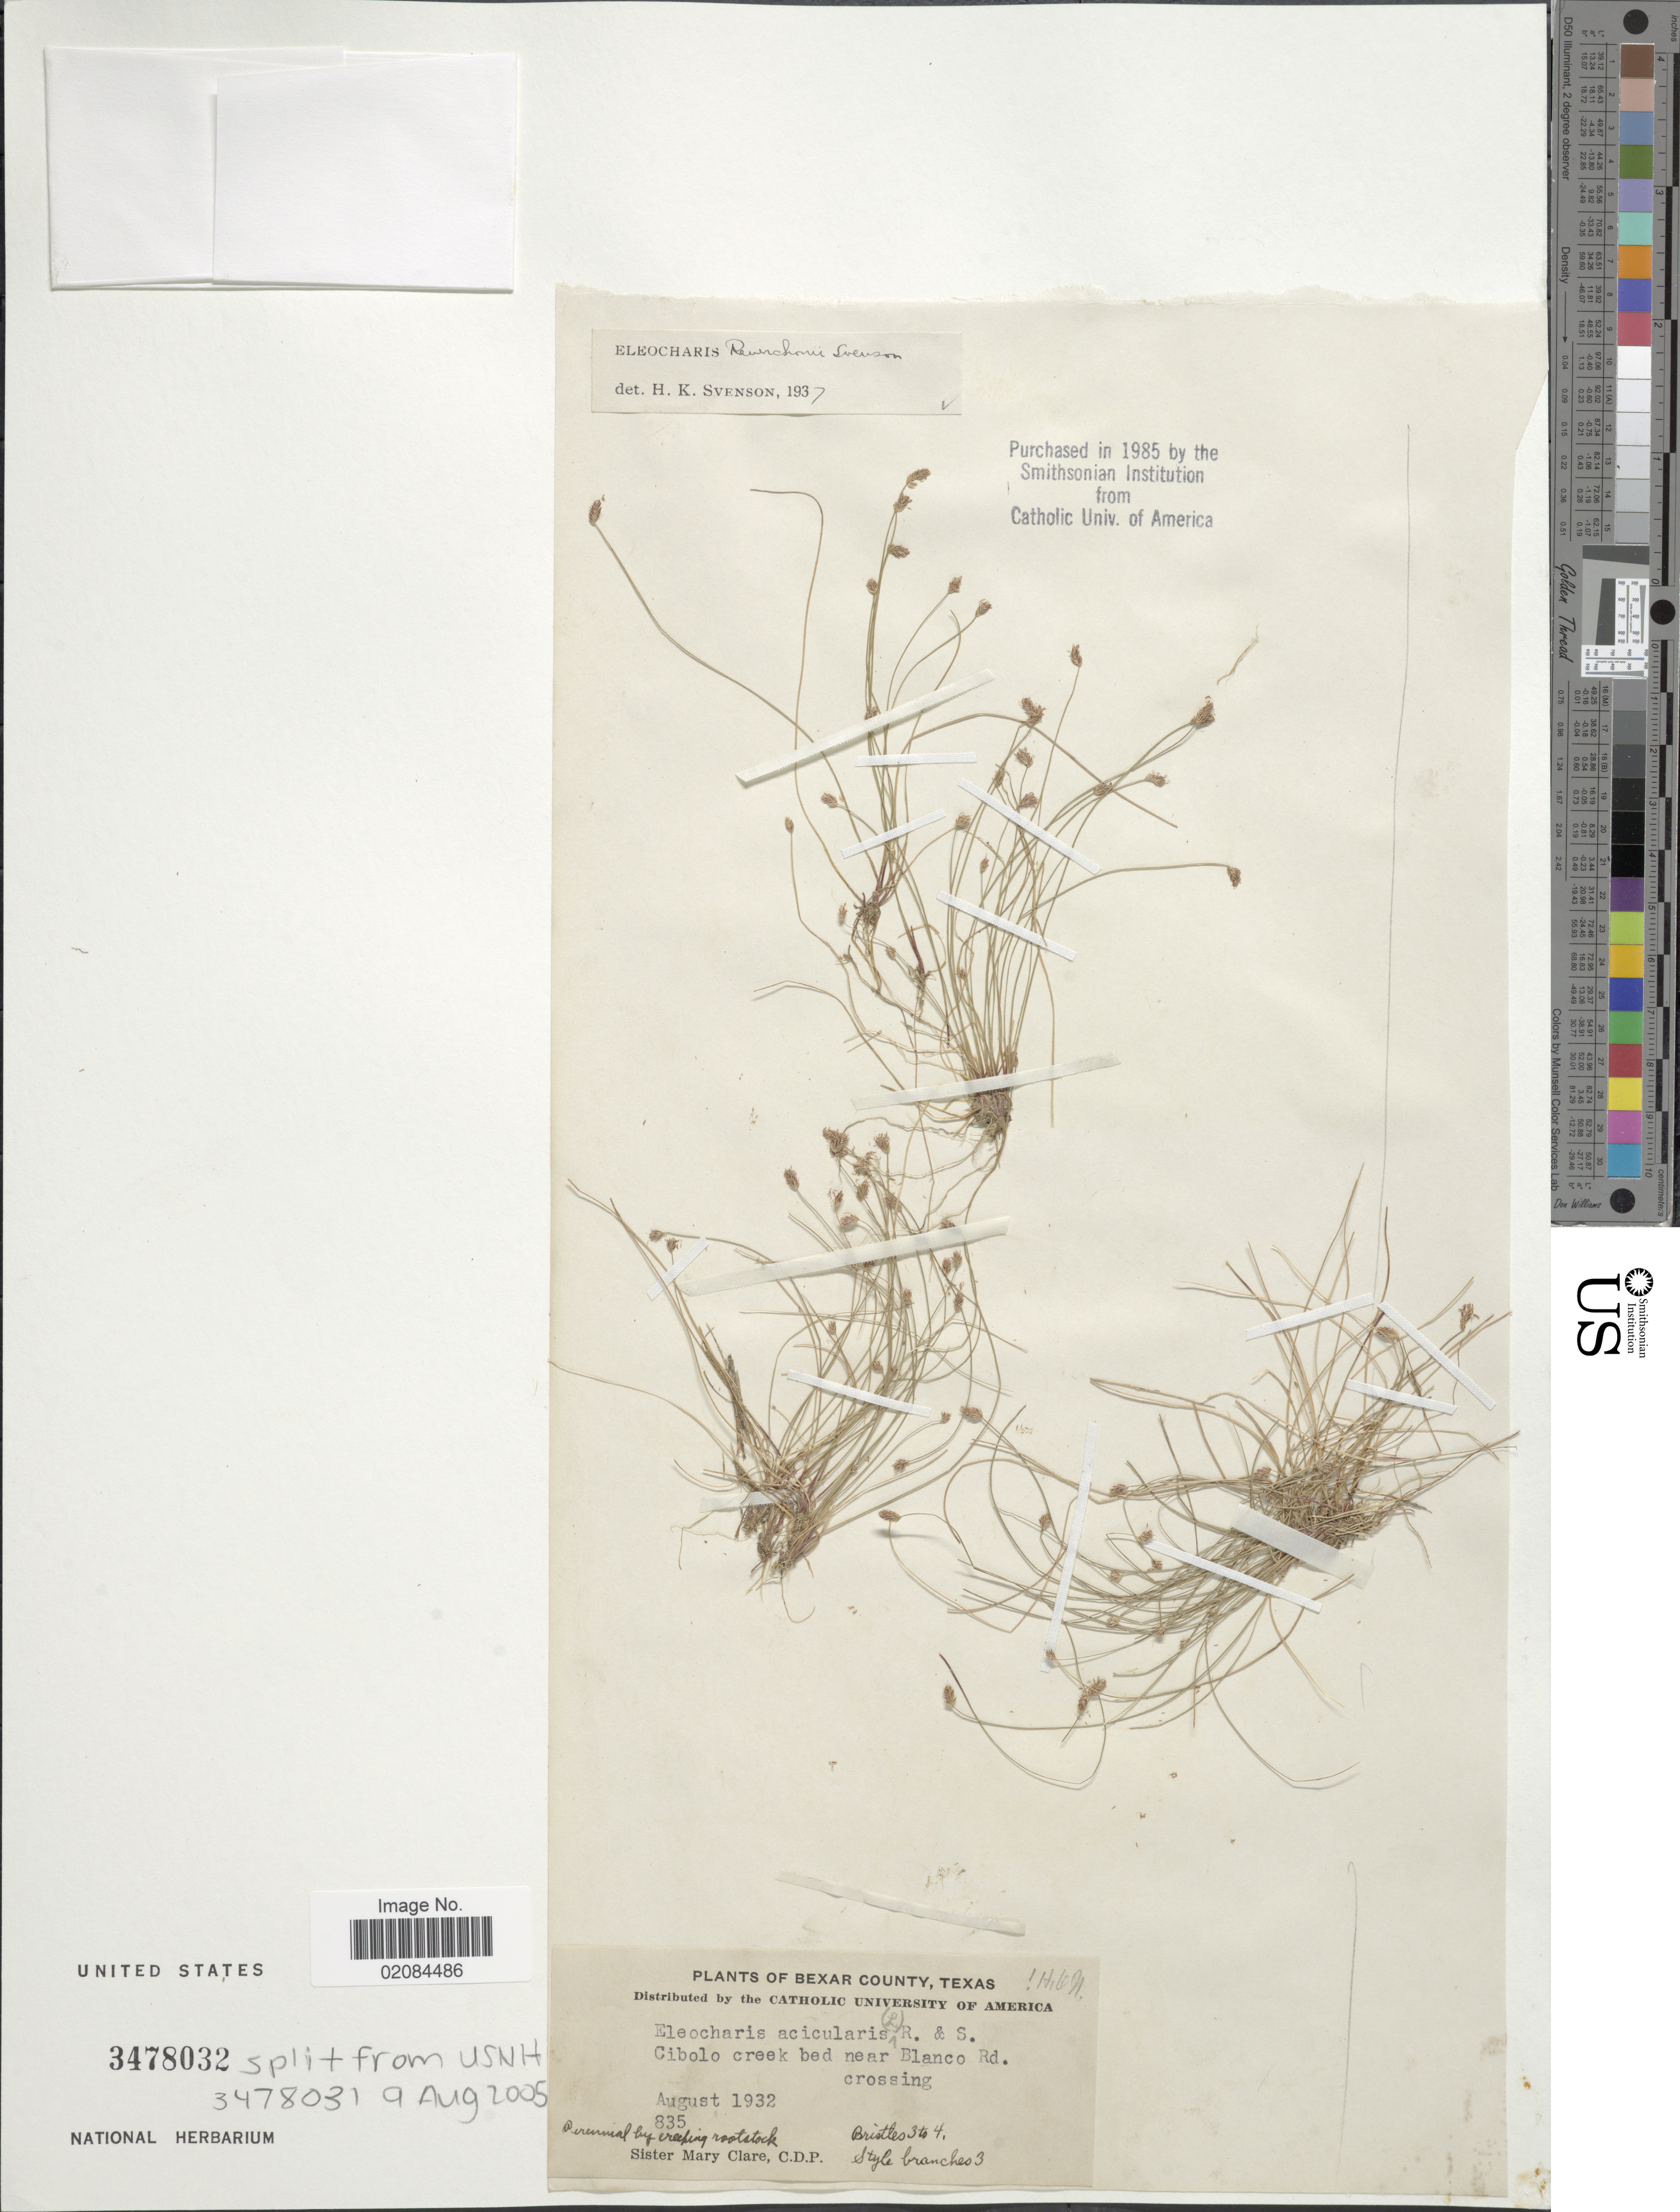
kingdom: Plantae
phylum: Tracheophyta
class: Liliopsida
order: Poales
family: Cyperaceae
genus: Eleocharis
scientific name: Eleocharis reverchonii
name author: Svenson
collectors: M. Clare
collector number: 835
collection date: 1932-08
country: United States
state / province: Texas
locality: Bexar County, Gibolo creek bed near Blanco Rd. crossing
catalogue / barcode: US 3478032